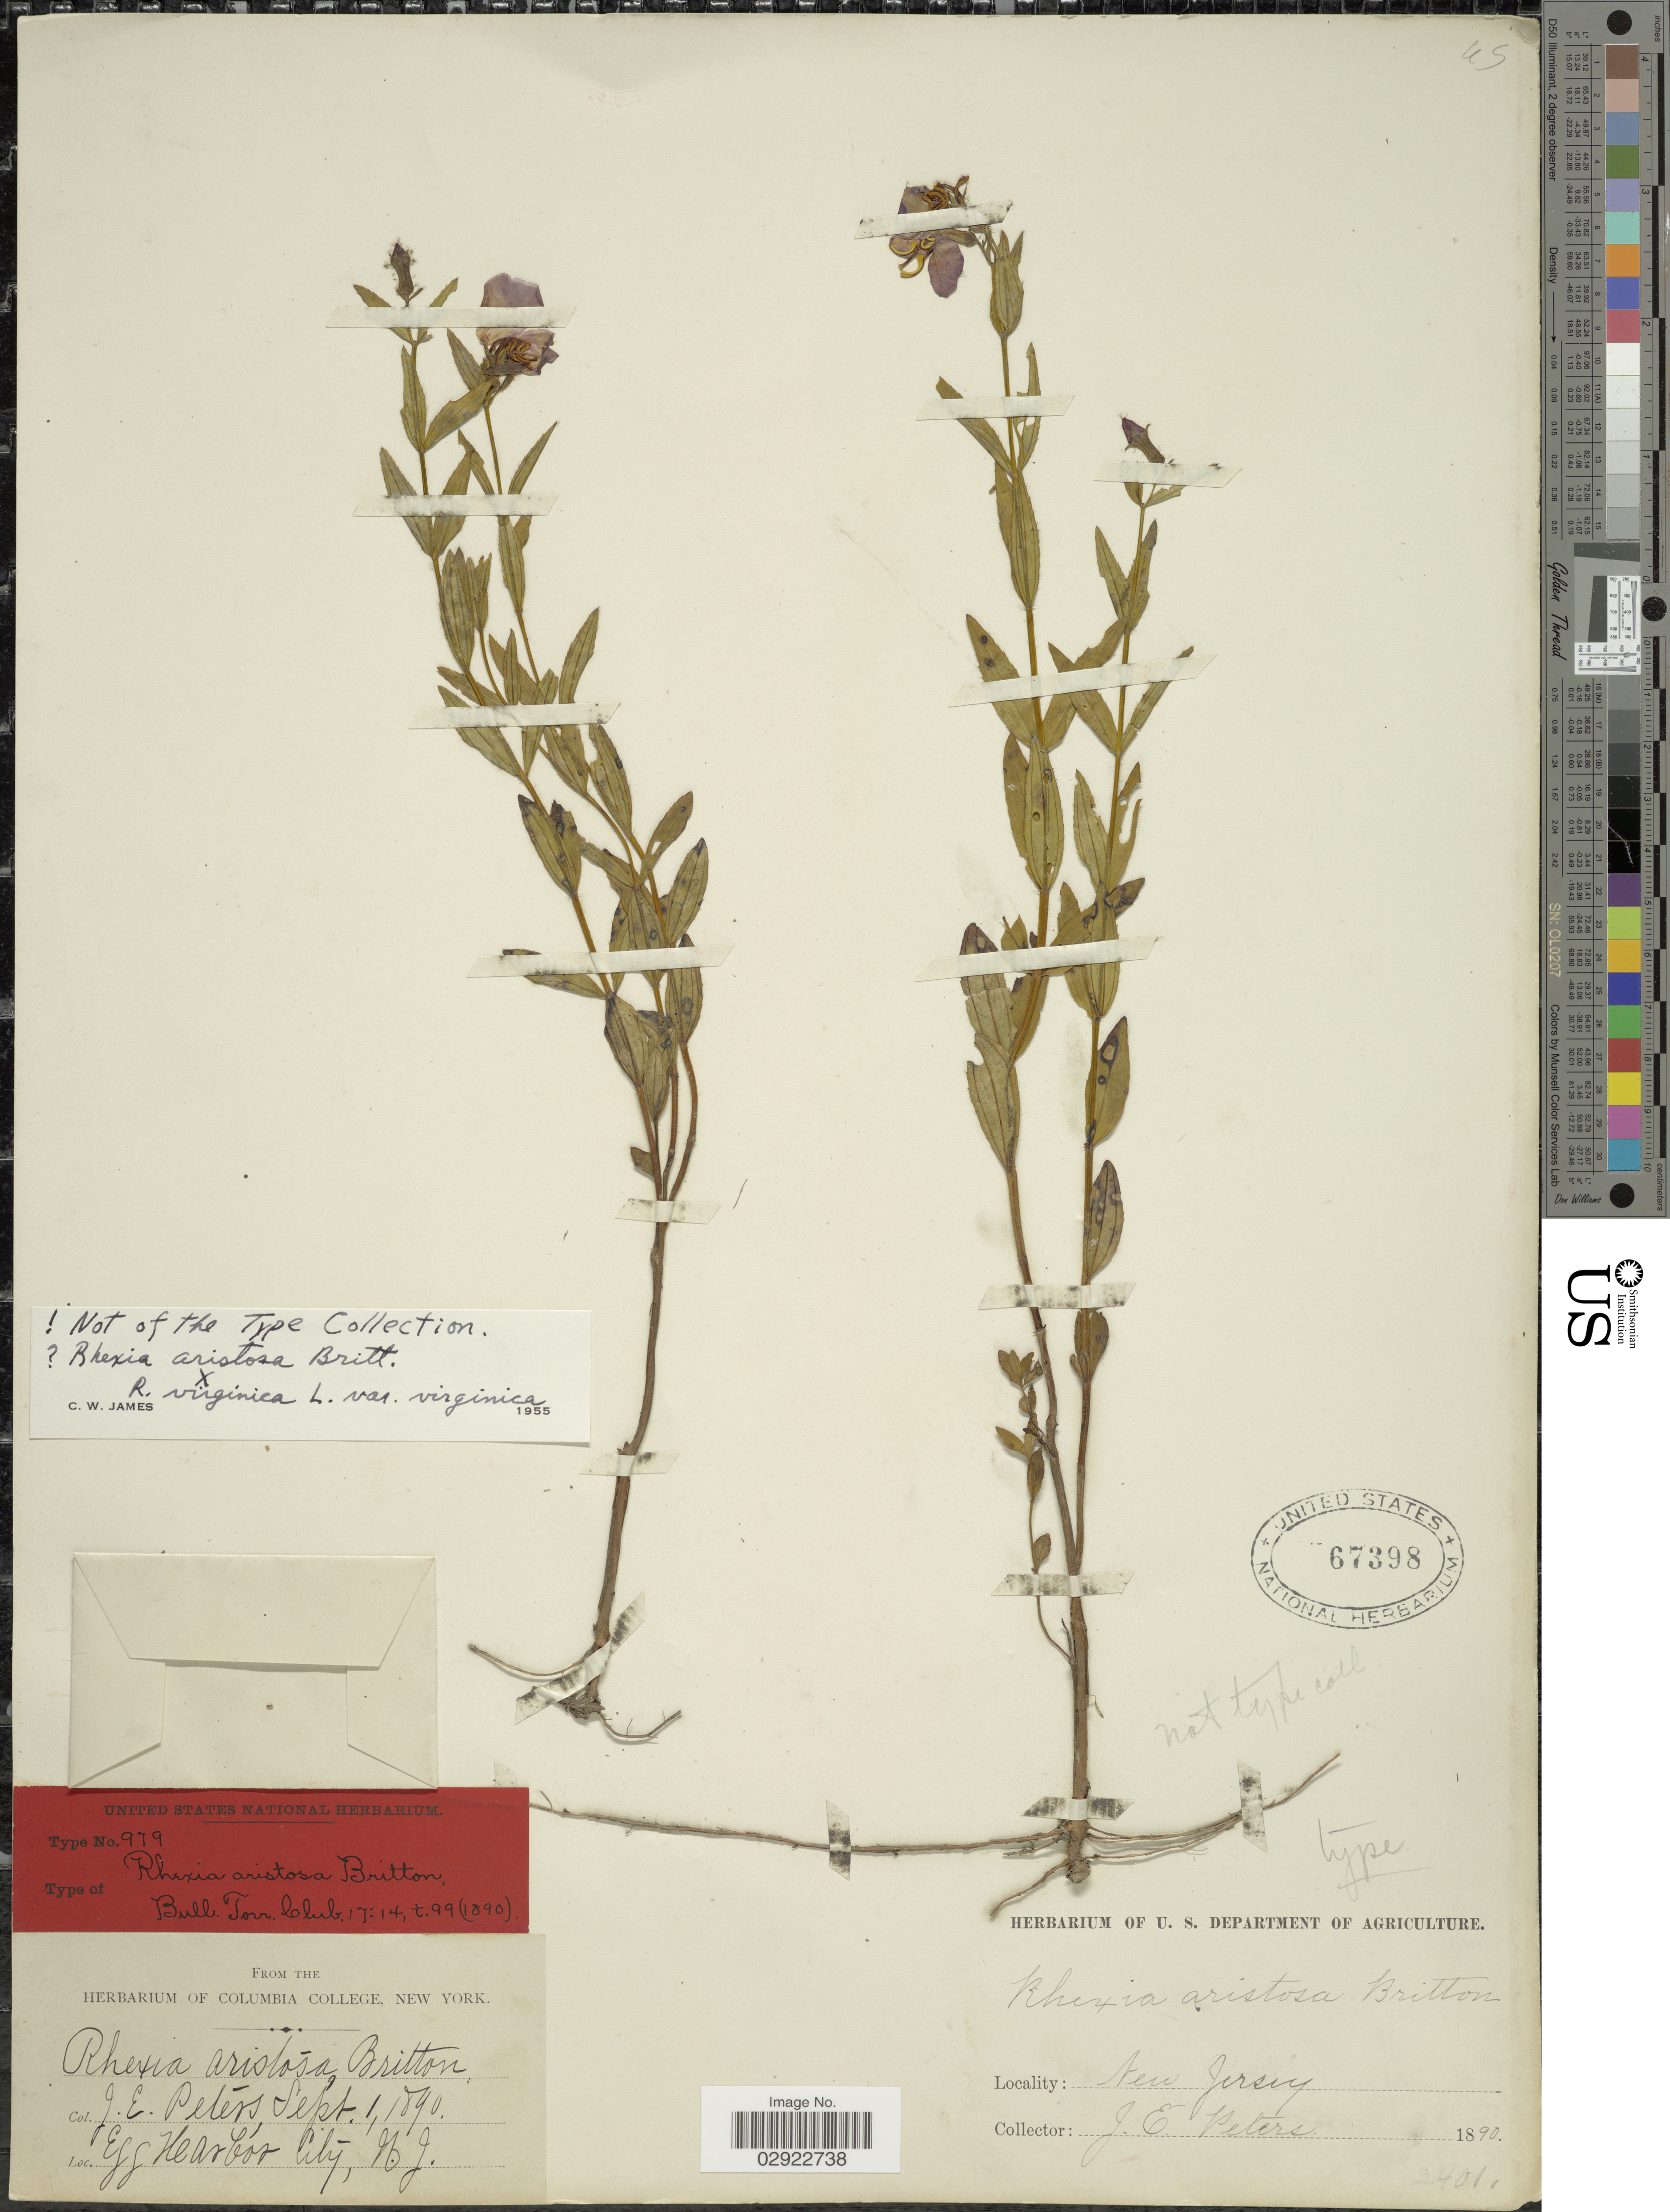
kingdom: Plantae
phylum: Tracheophyta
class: Magnoliopsida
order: Myrtales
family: Melastomataceae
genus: Rhexia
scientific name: Rhexia aristosa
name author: Britton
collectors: J. Peters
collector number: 2401?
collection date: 1890-09-01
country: United States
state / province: New Jersey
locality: Egg Harbor City.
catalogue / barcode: US 67398